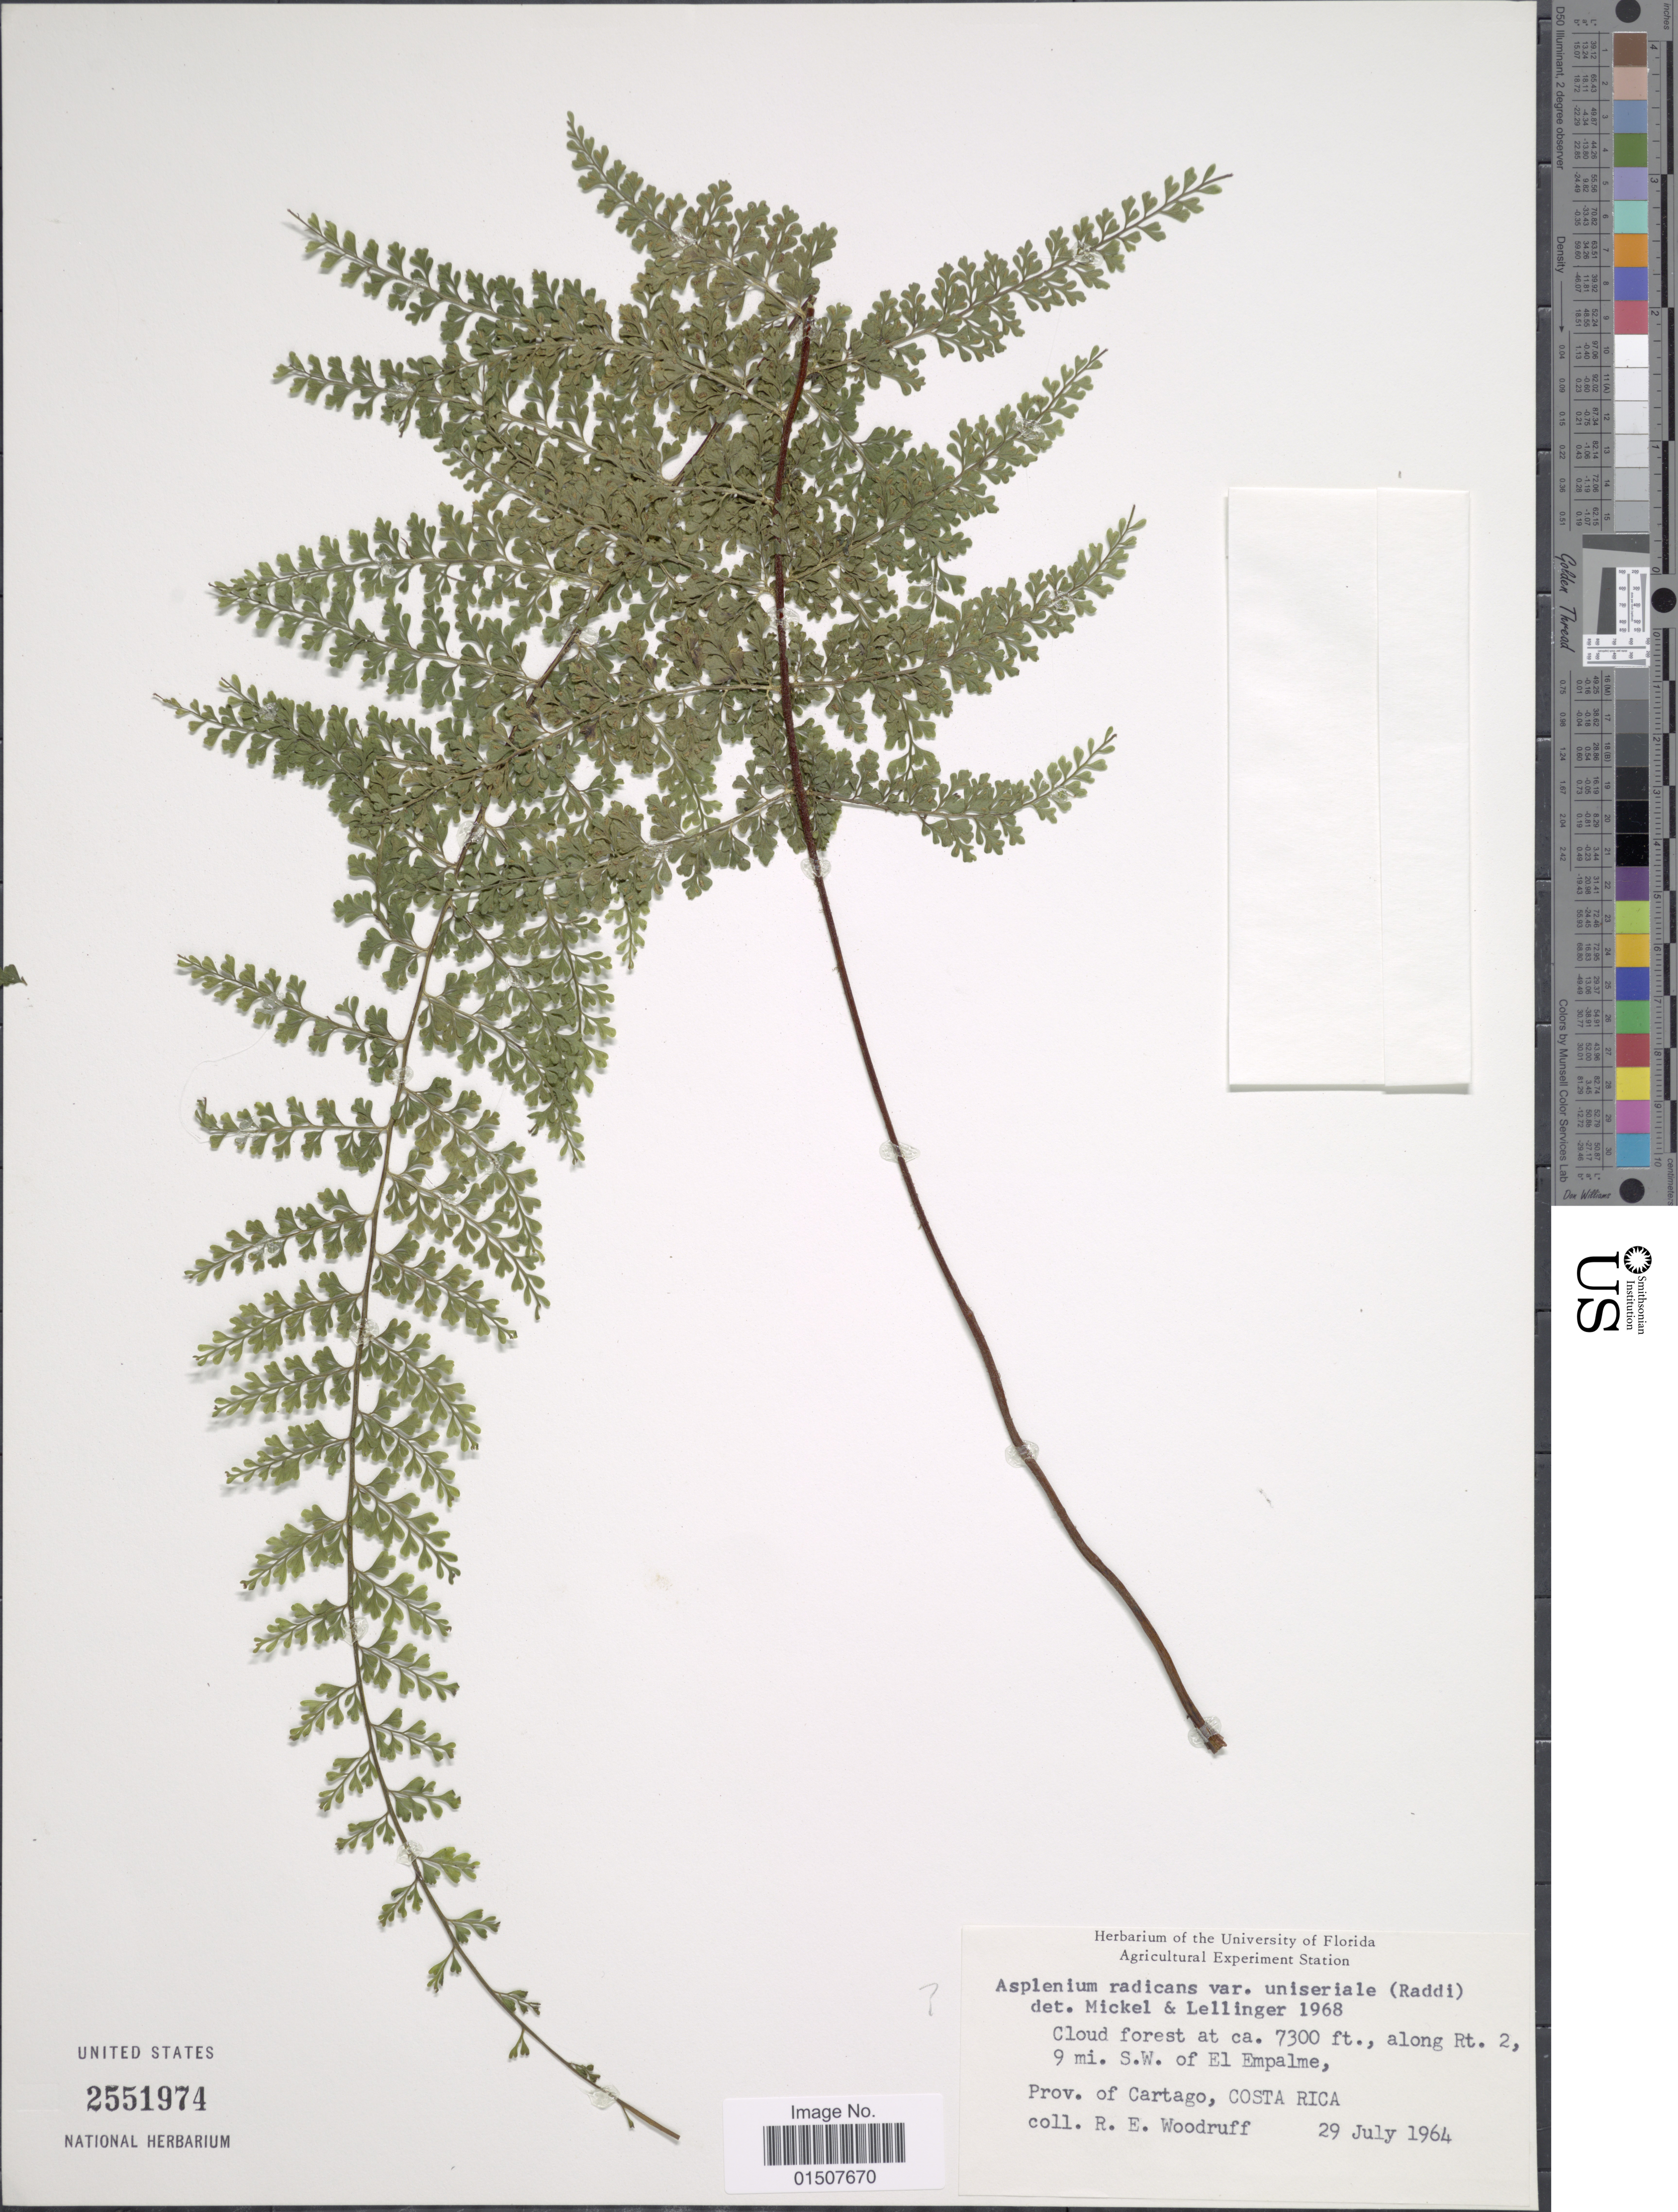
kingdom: Plantae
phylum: Tracheophyta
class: Polypodiopsida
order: Polypodiales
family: Aspleniaceae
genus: Asplenium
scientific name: Asplenium radicans var. dentatum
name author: (Klotzsch) Bonap.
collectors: R. Woodruff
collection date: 1964-07-29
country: Costa Rica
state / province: Cartago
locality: Cloud forest at ca. 7300 ft., along Rt. 9 mi. S.W. of El Empalme, Prov. of Cartago, Costa Rica.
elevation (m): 2225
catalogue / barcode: US 2551974